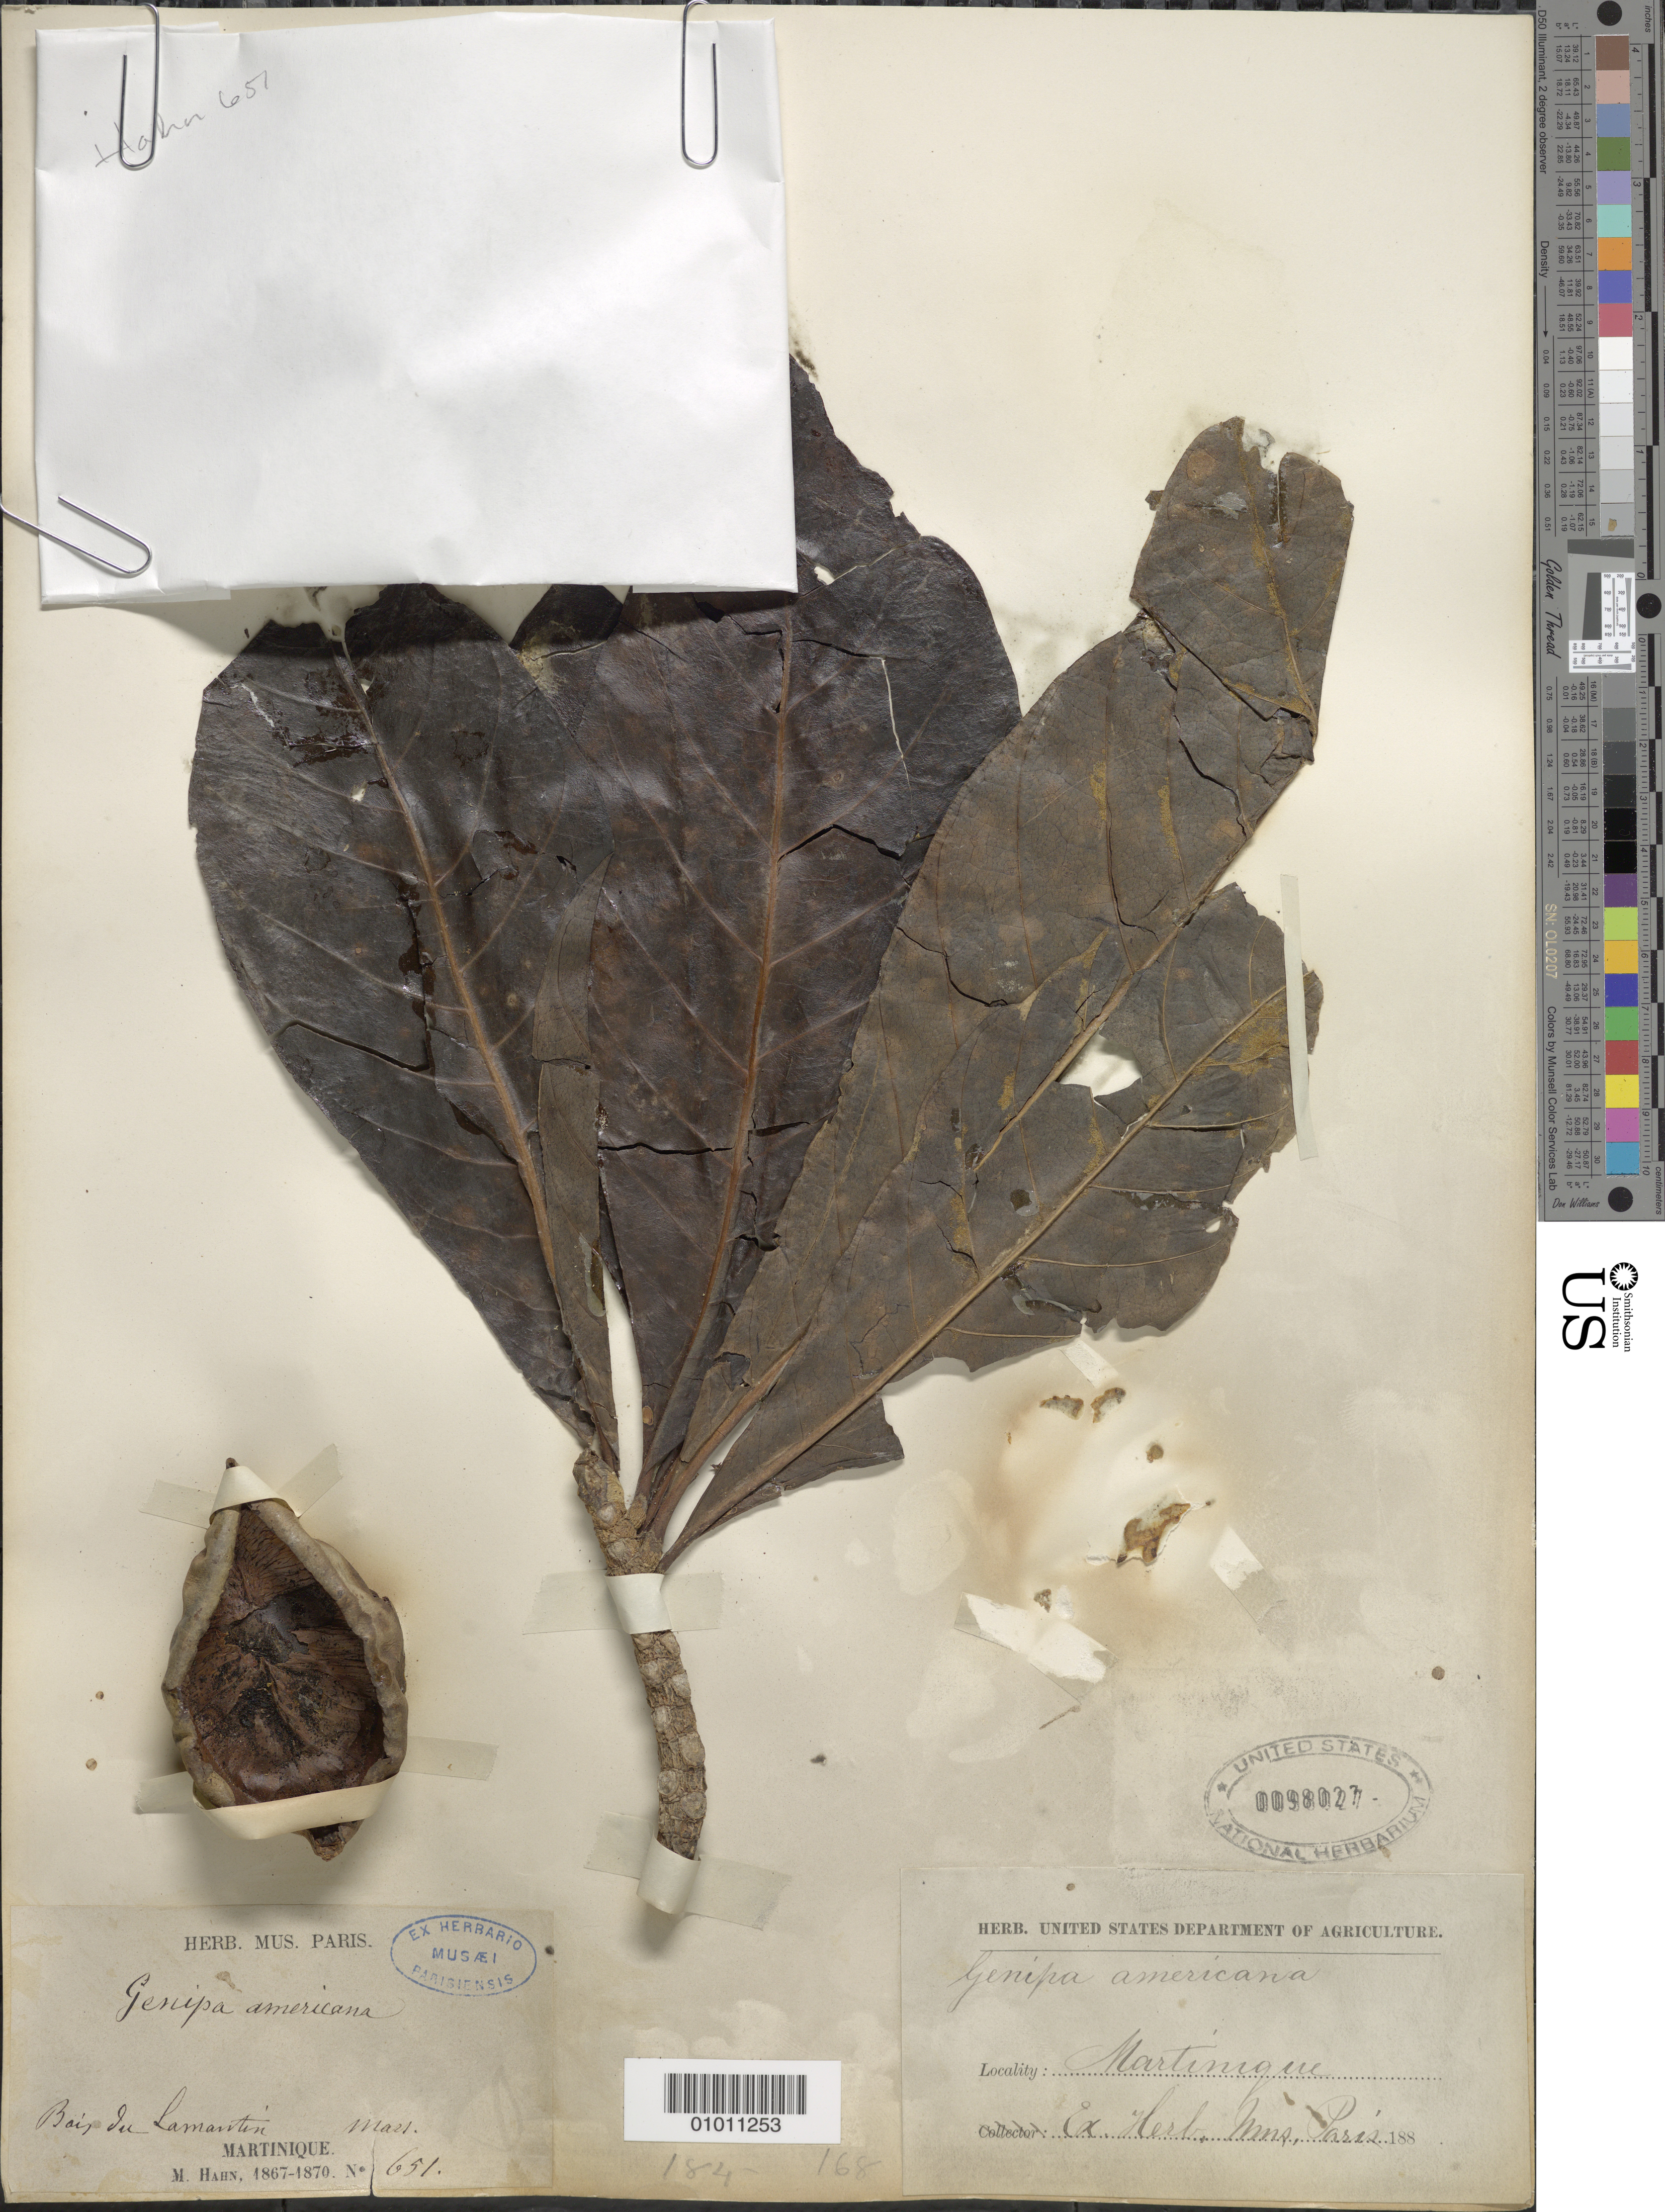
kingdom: Plantae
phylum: Tracheophyta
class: Magnoliopsida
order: Gentianales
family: Rubiaceae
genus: Genipa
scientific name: Genipa americana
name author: L.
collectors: M. Hahn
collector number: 651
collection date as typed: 1867 to -- --- 1870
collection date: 1867/1870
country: Martinique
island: Martinique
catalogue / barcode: US 98027